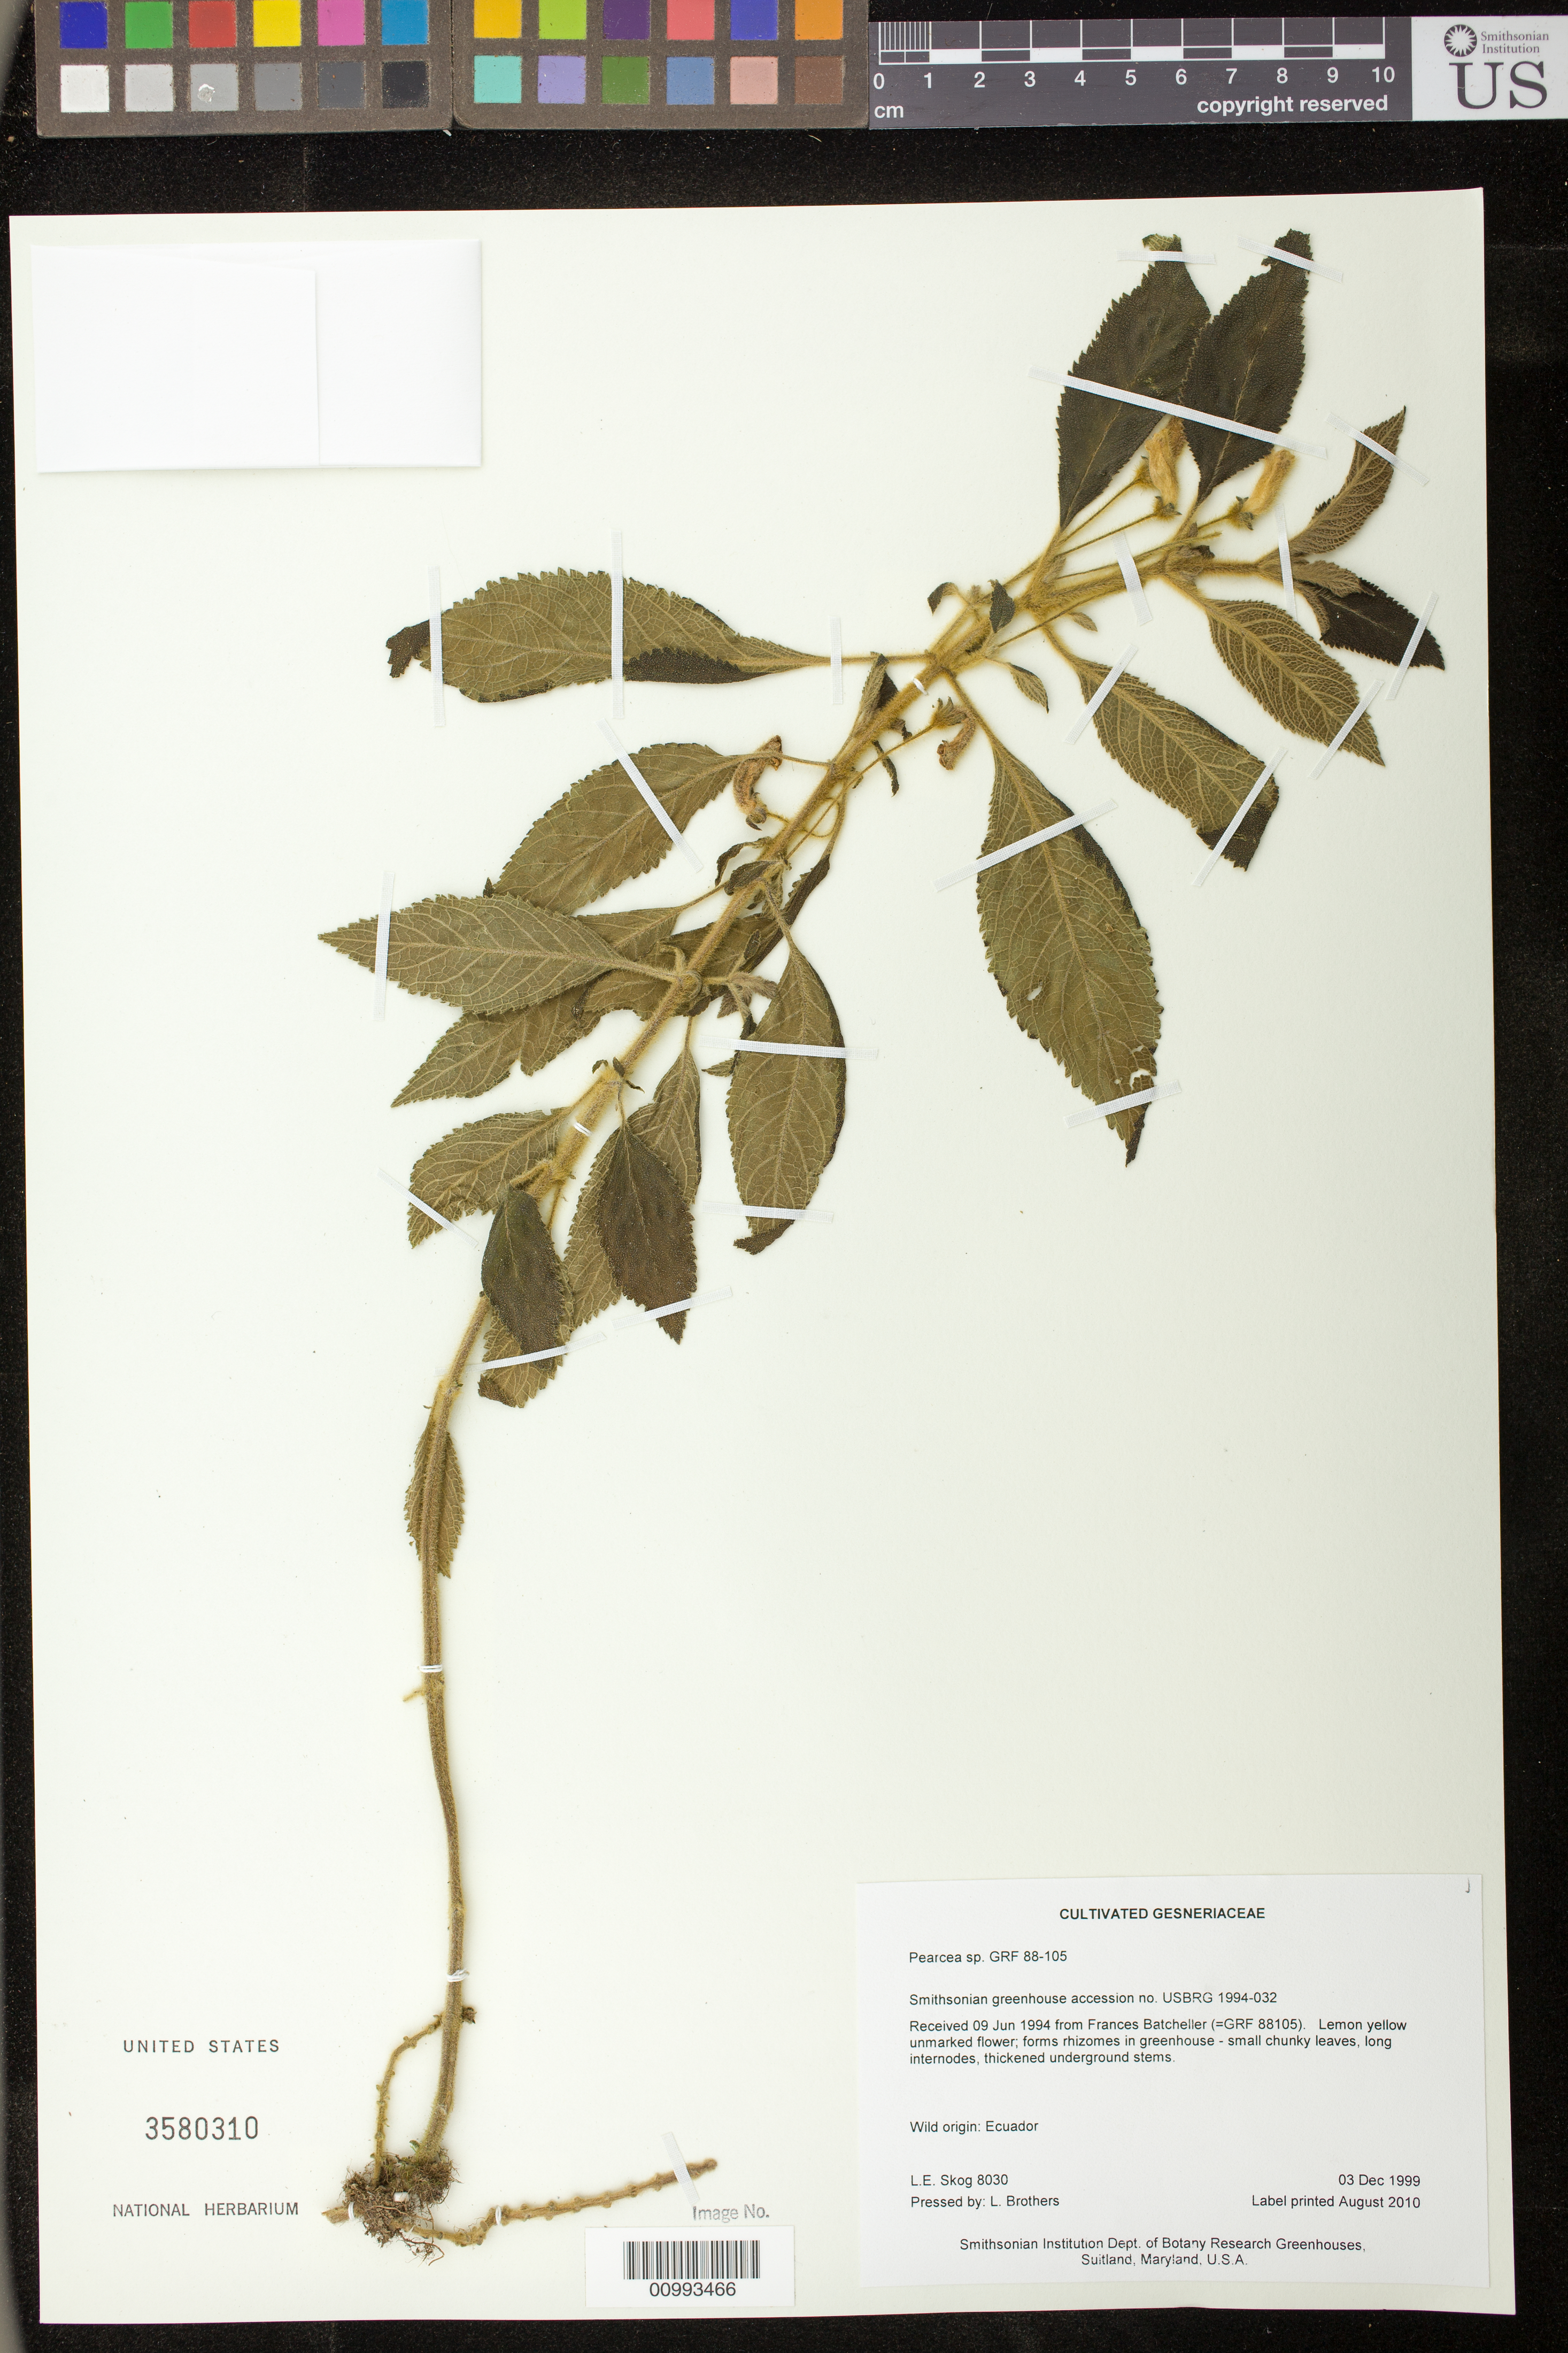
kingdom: Plantae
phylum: Tracheophyta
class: Magnoliopsida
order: Lamiales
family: Gesneriaceae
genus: Pearcea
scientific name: Pearcea sp.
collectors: L. E. Skog & L. Brothers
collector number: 8030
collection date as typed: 03 Dec 1999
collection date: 1999-12-03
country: Ecuador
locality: Smithsonian Institution Dept. of Botany Research Greenhouses, Suitland, Maryland, U.S.A.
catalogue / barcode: US 3580310